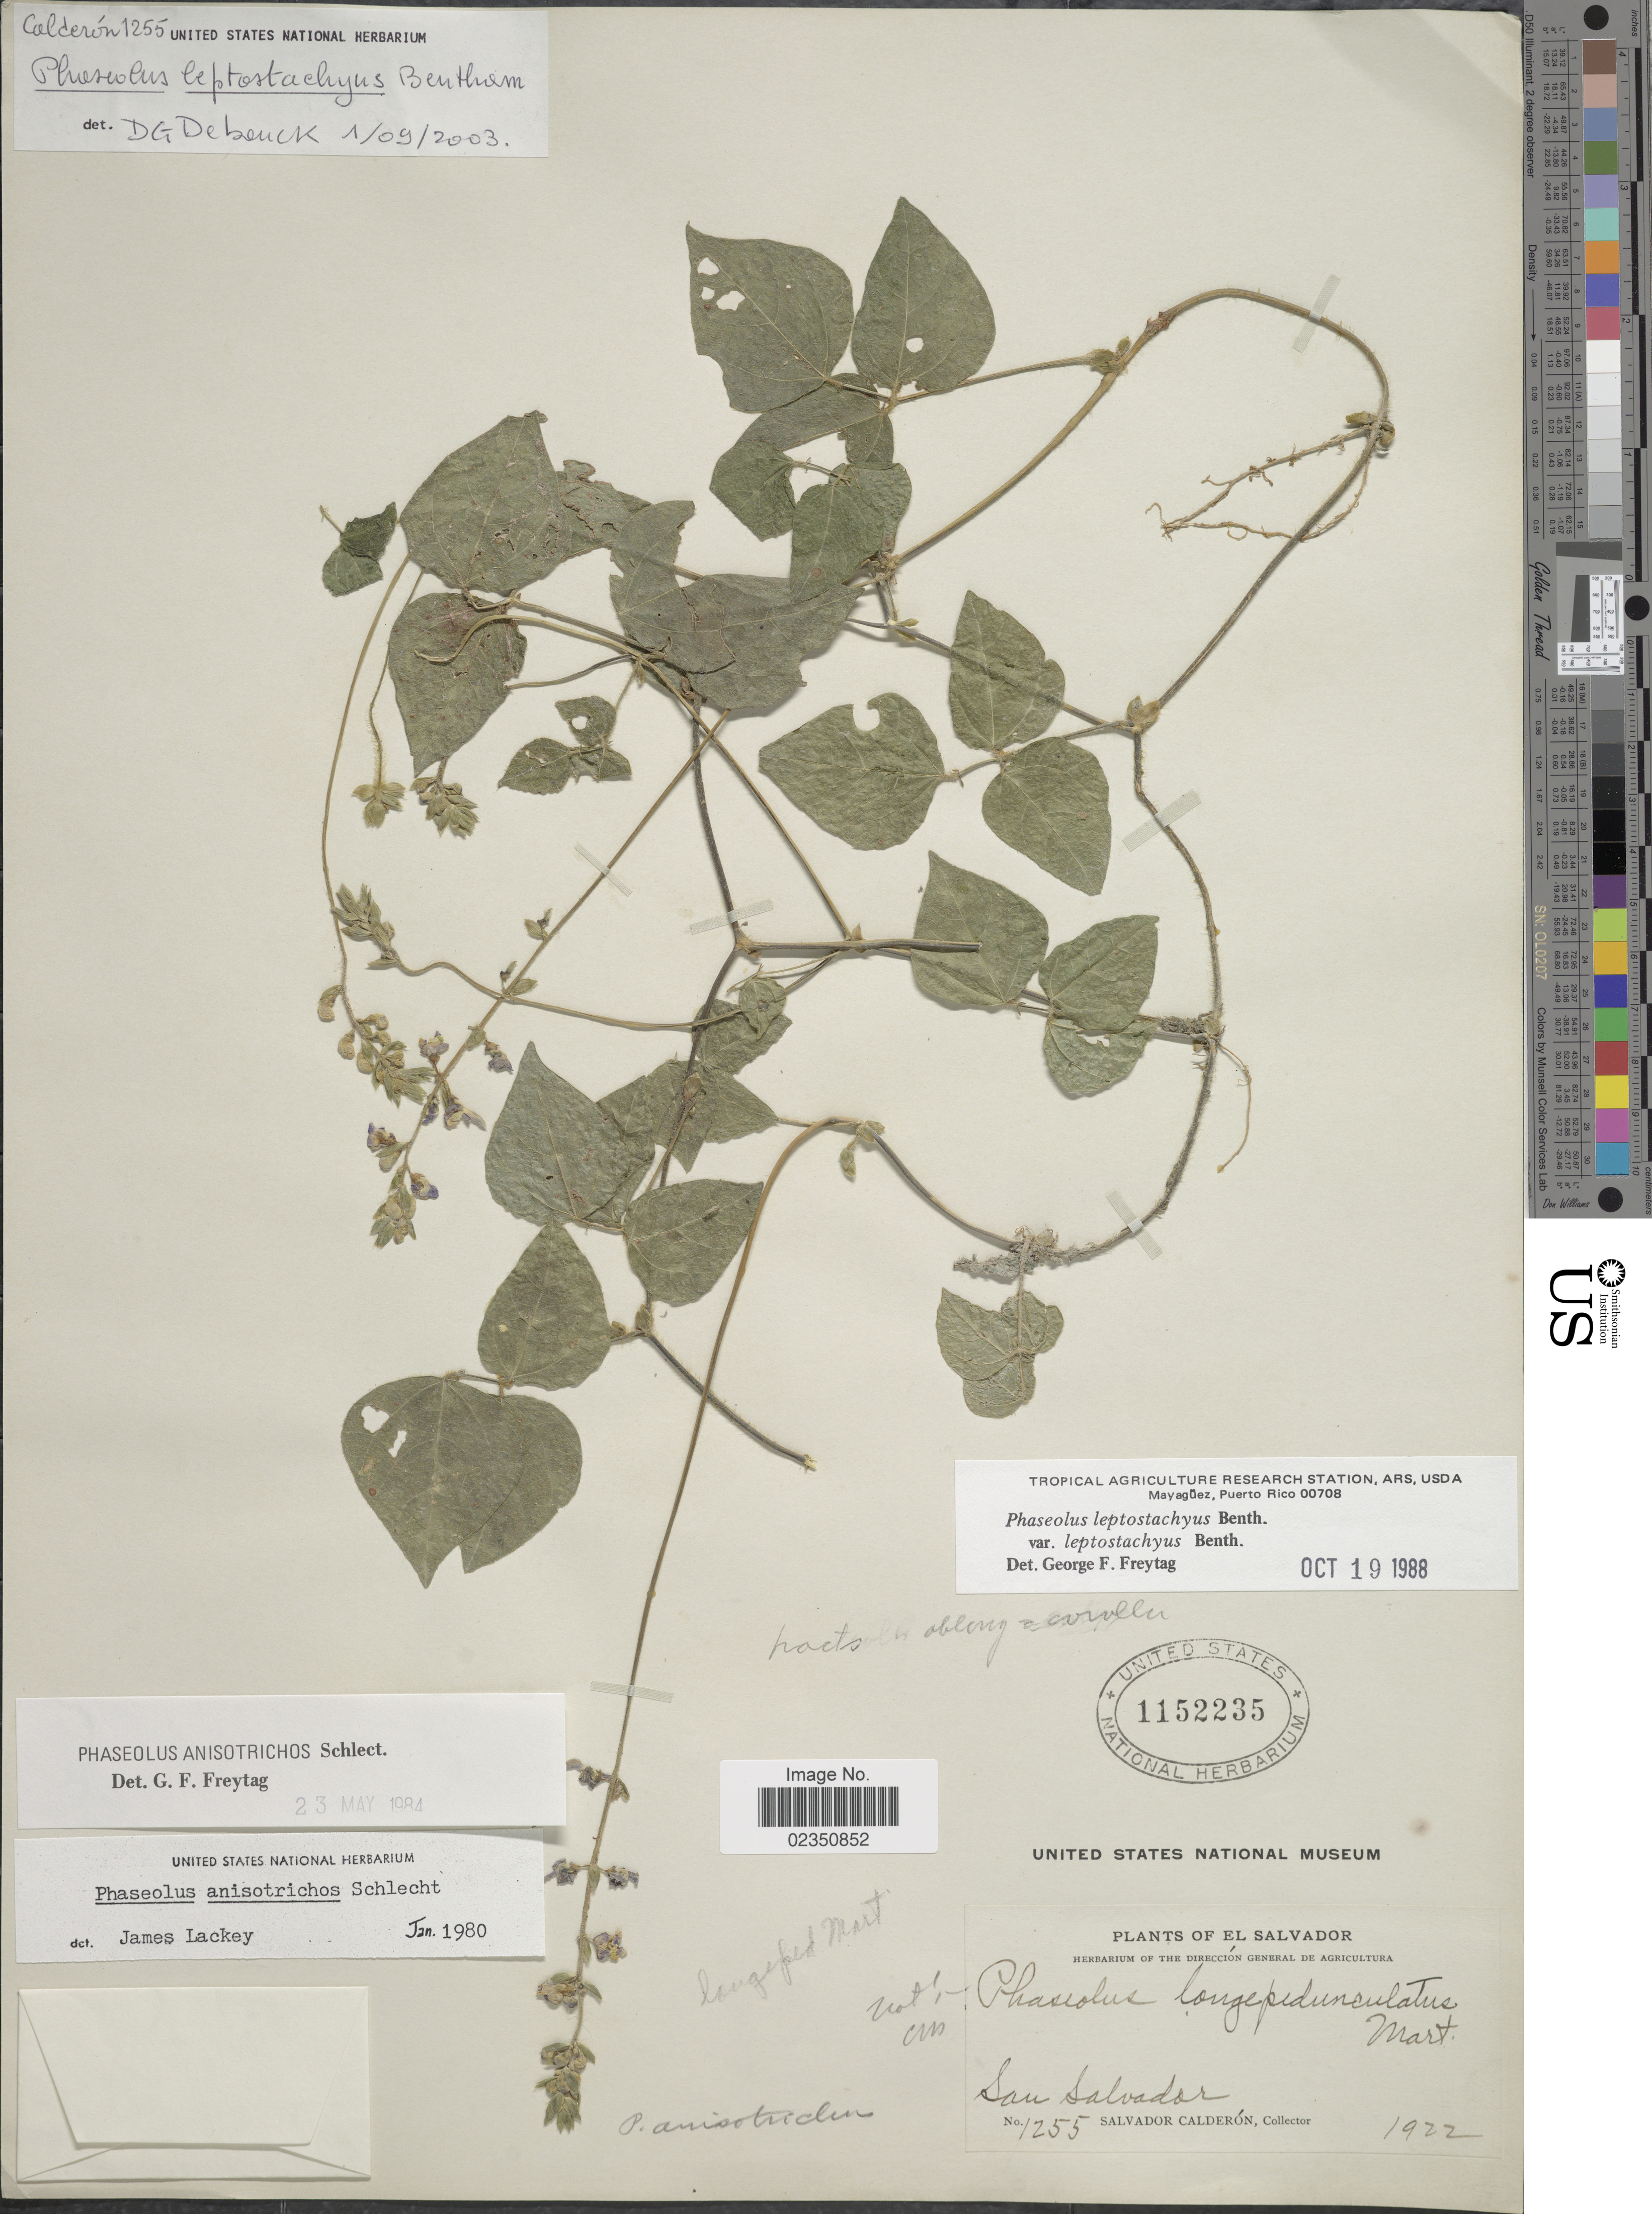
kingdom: Plantae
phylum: Tracheophyta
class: Magnoliopsida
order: Fabales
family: Fabaceae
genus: Phaseolus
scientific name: Phaseolus leptostachyus var. leptostachyus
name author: Benth.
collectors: S. Calderón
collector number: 1255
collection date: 1922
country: El Salvador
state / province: San Salvador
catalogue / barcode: US 1152235